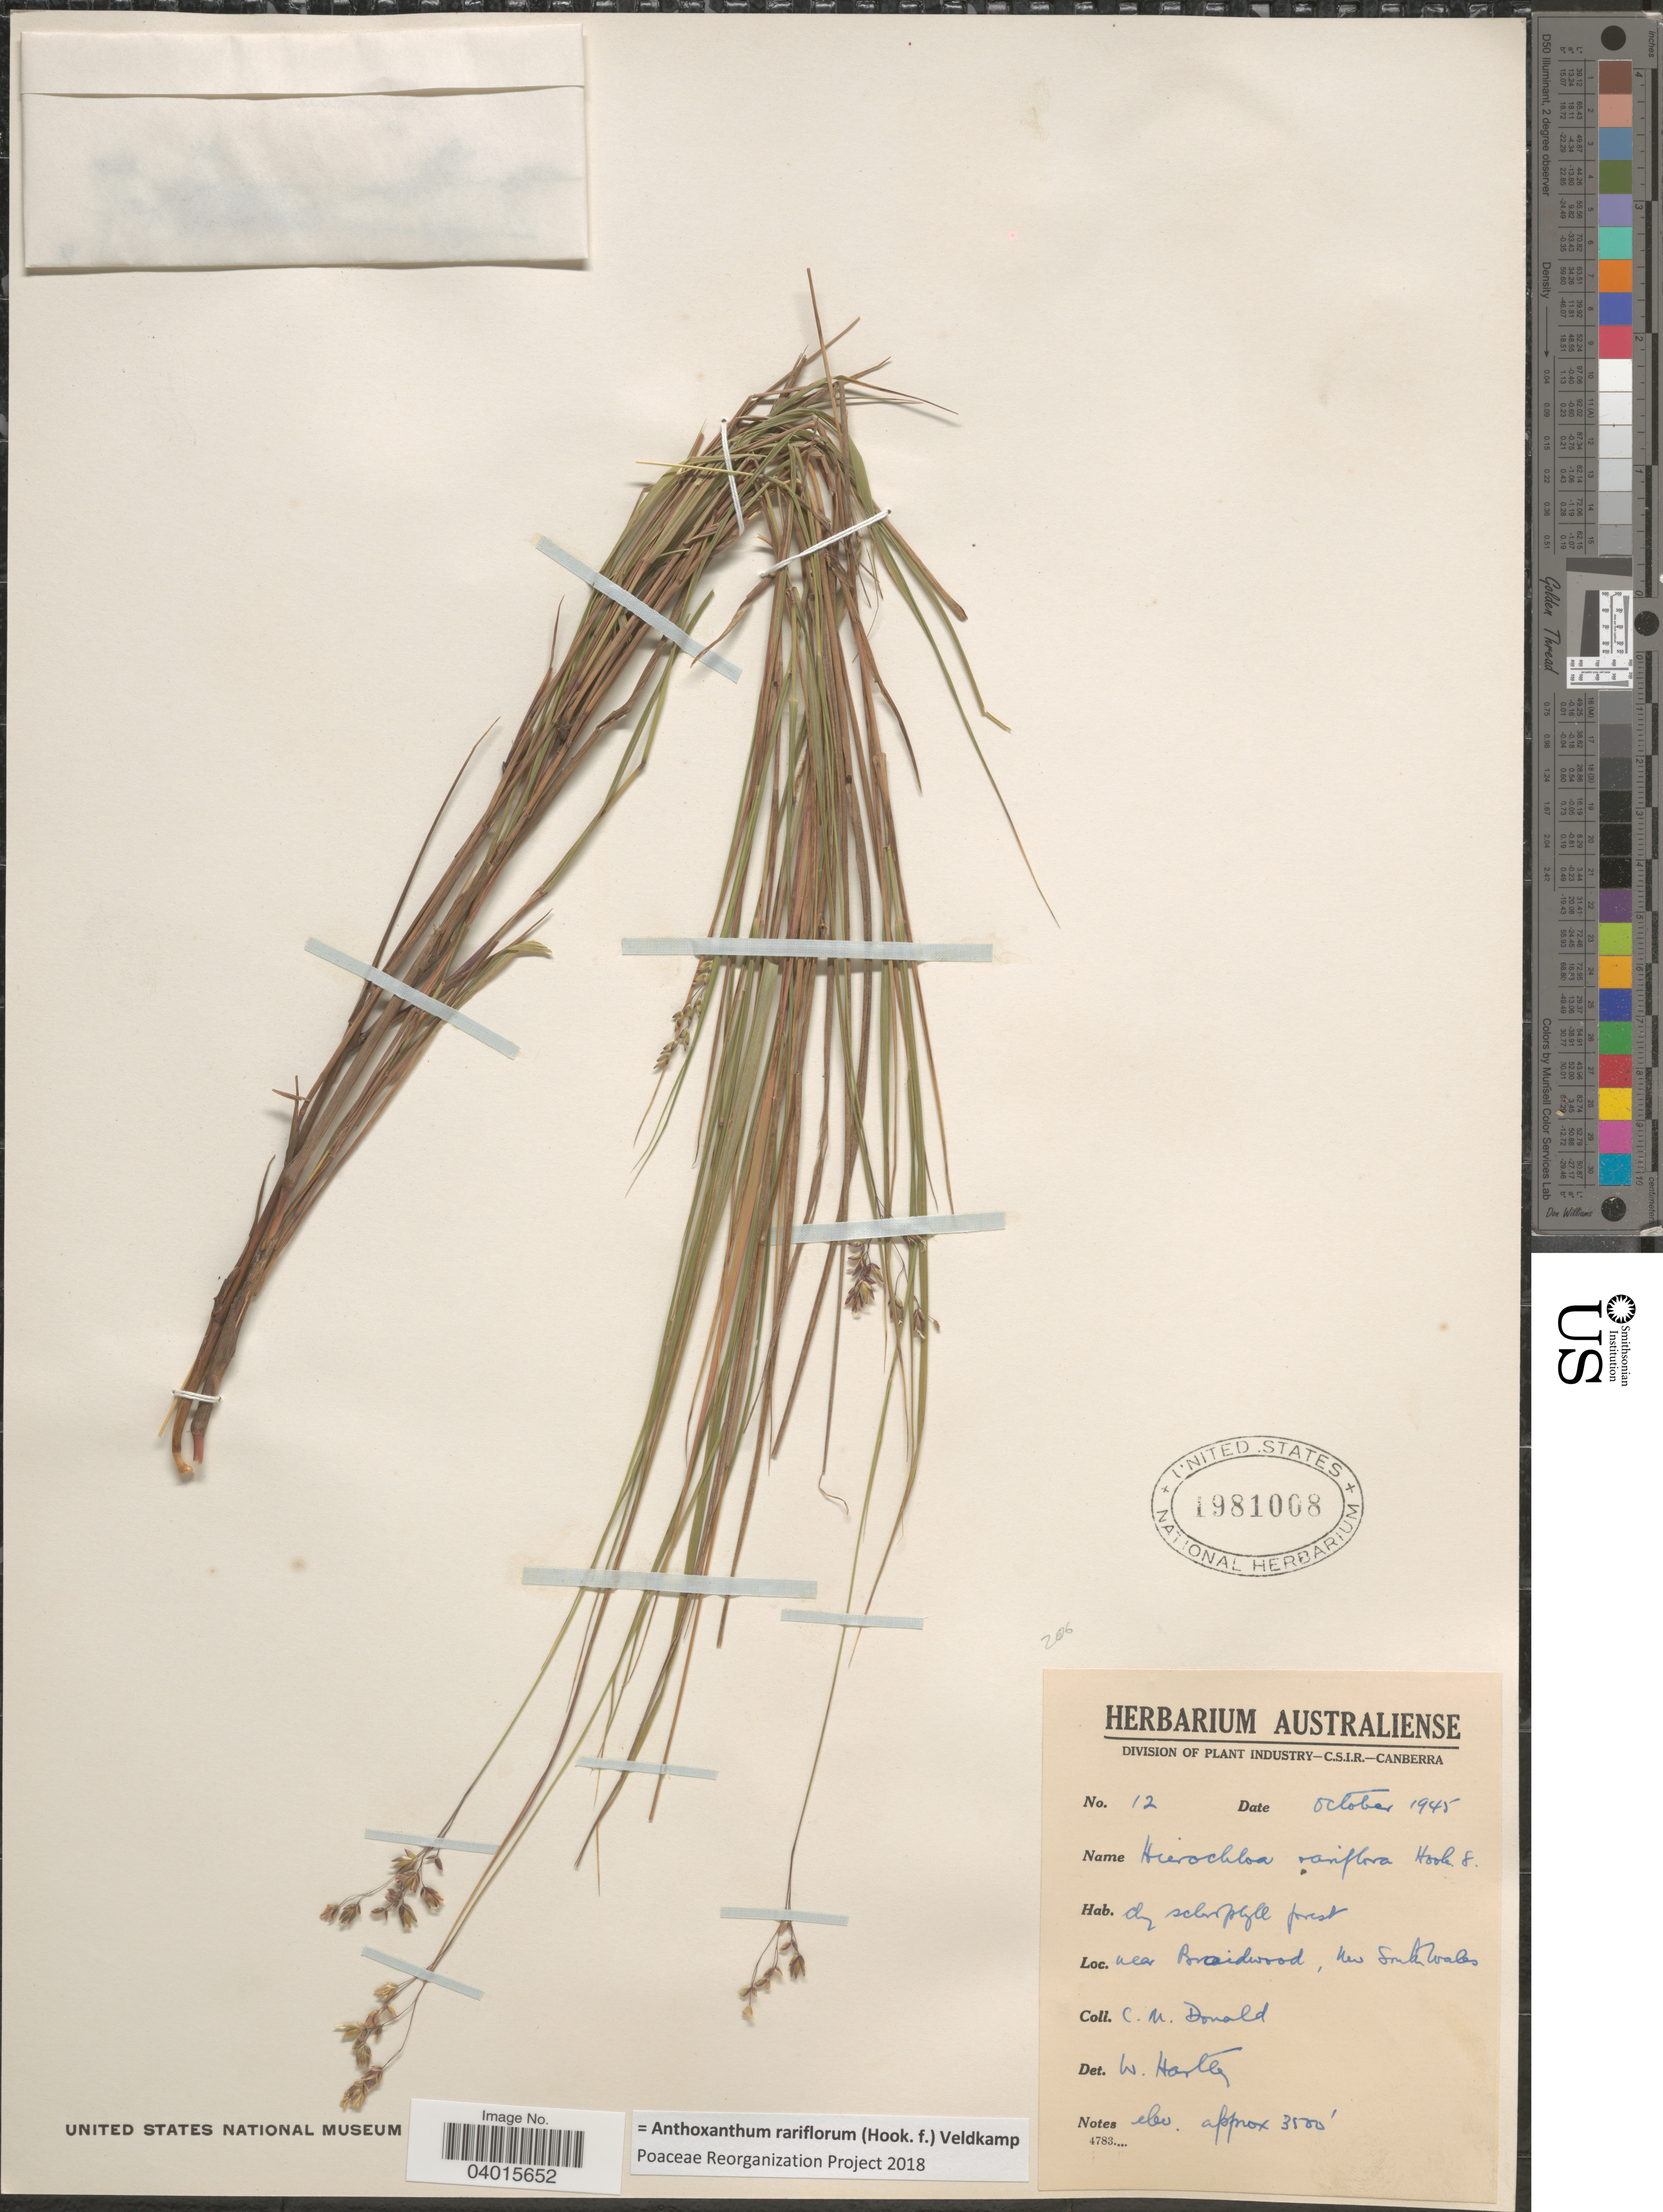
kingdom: Plantae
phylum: Tracheophyta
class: Liliopsida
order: Poales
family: Poaceae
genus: Anthoxanthum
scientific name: Anthoxanthum rariflorum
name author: (Hook. f.) Veldkamp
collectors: C. Donald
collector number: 12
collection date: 1945-10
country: Australia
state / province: New South Wales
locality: Near Braidswood.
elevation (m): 1067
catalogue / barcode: US 1981008